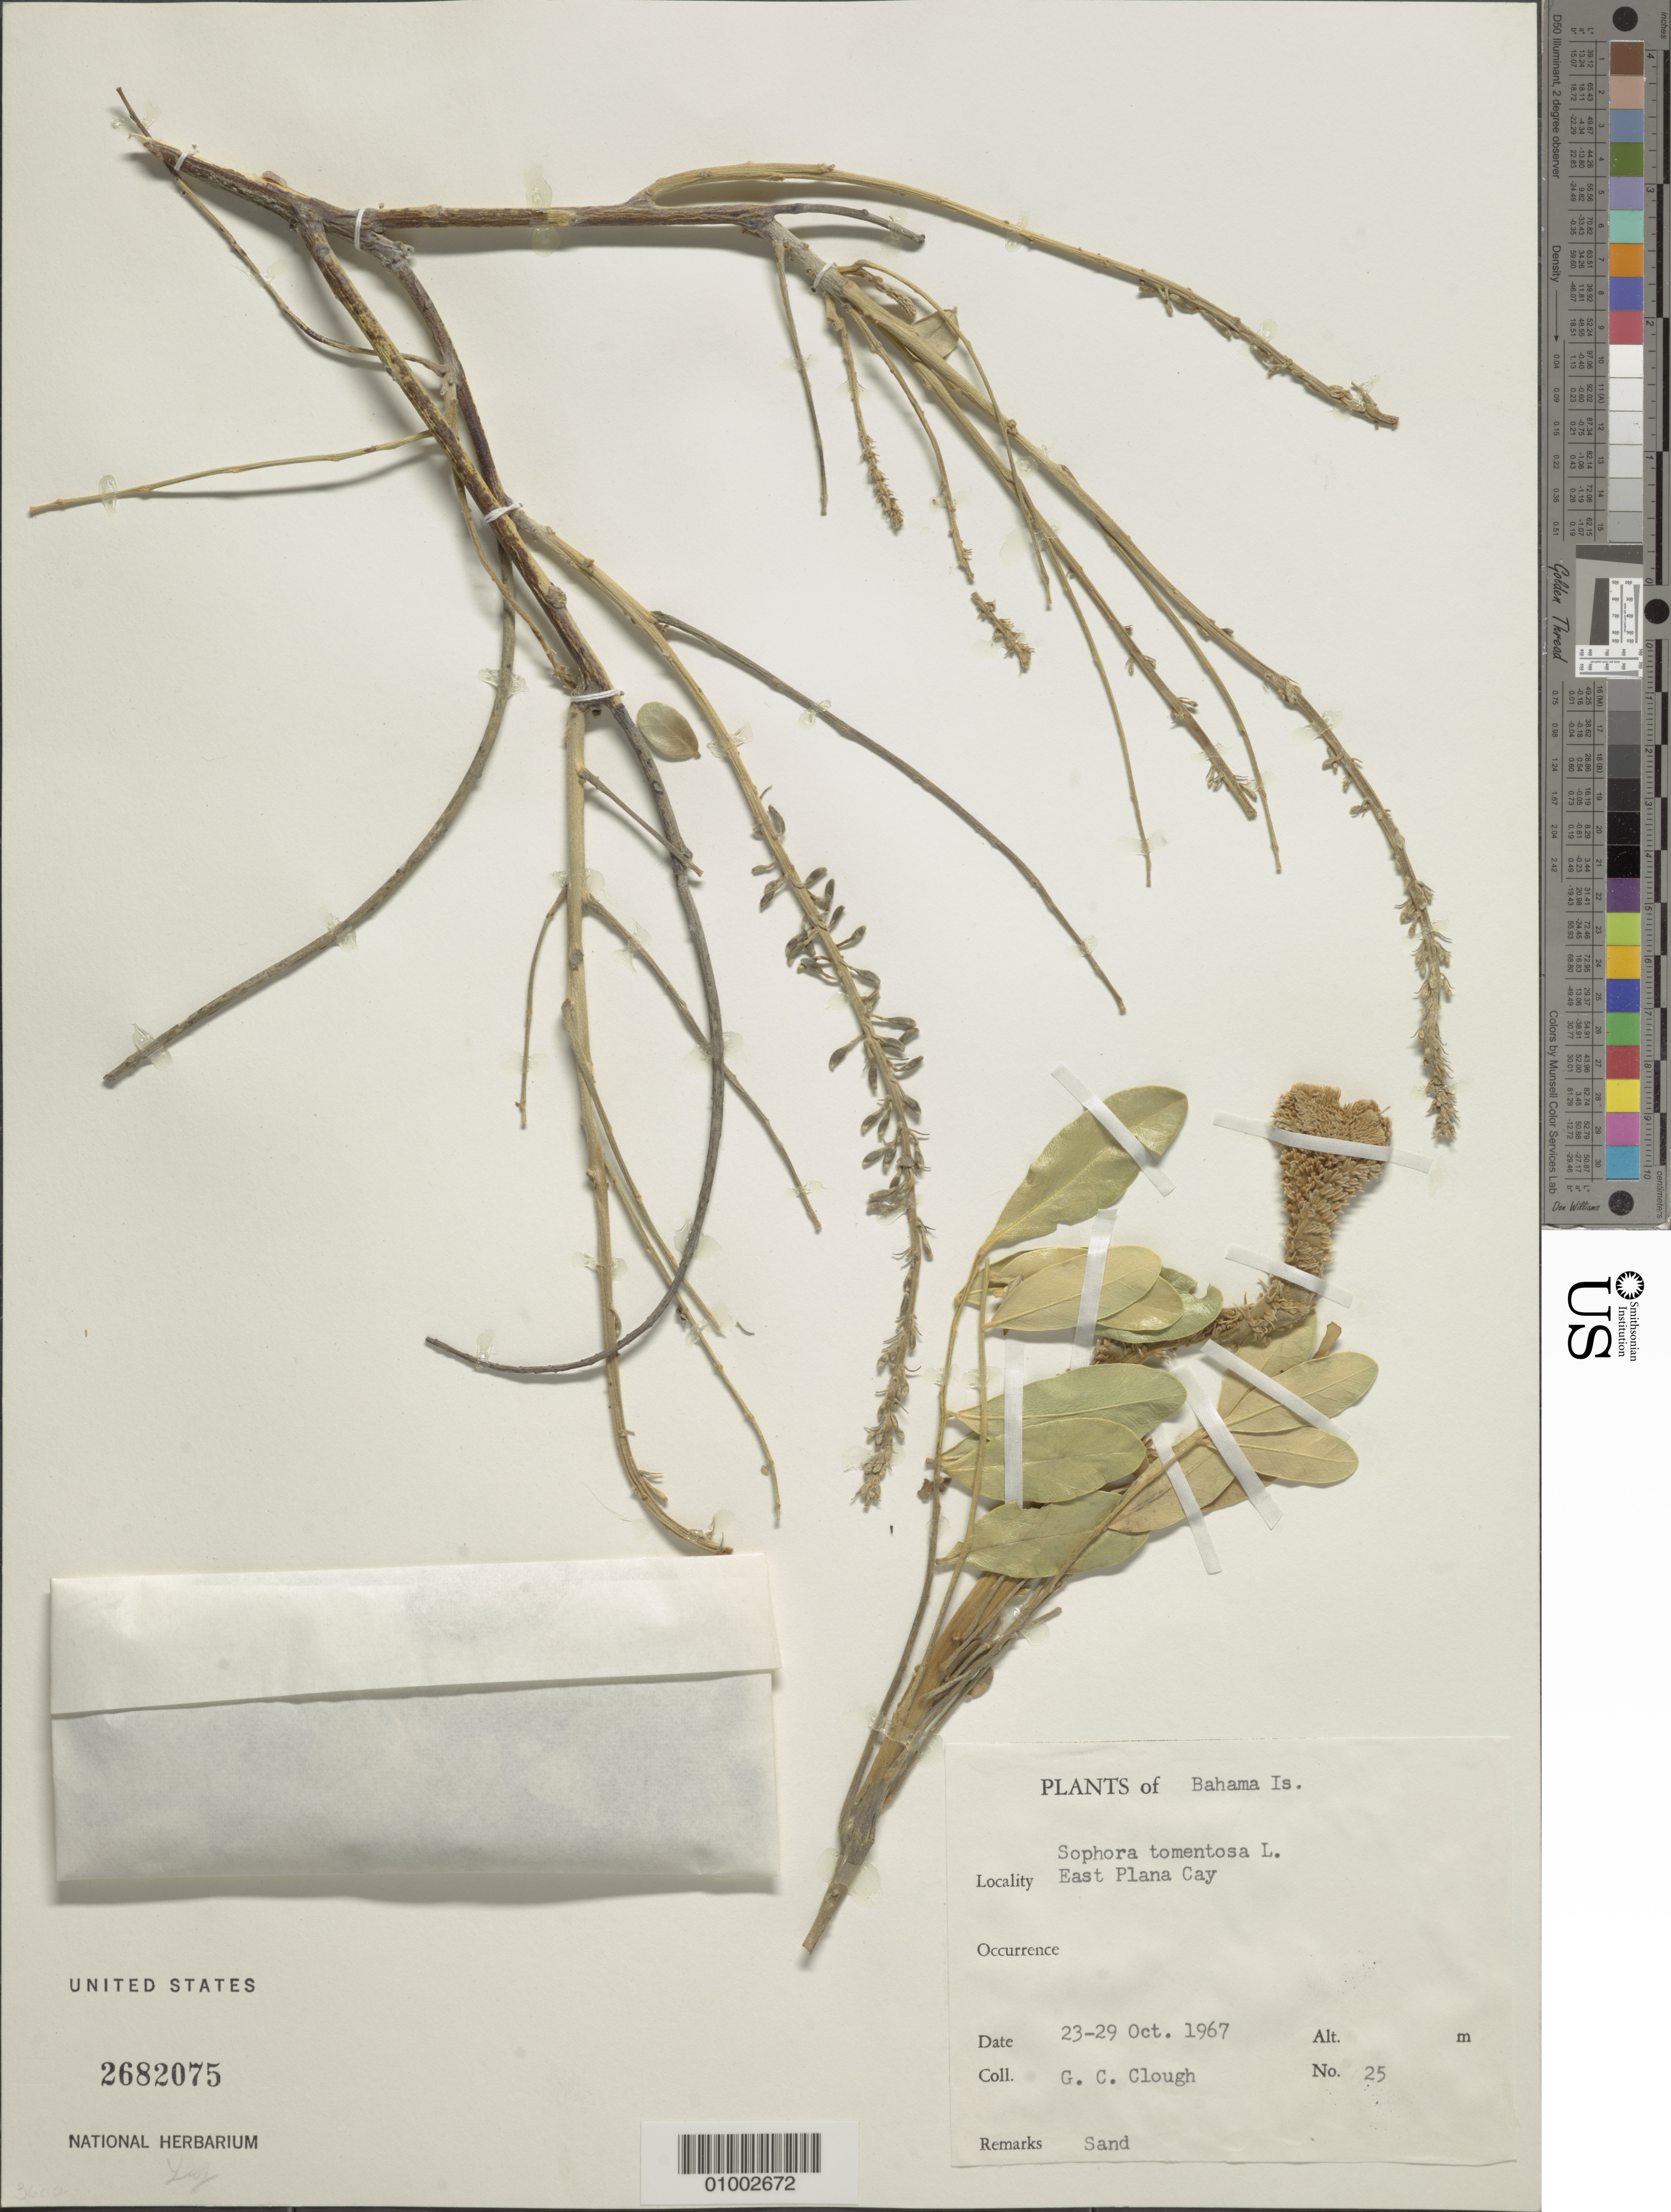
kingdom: Plantae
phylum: Tracheophyta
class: Magnoliopsida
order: Fabales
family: Fabaceae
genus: Sophora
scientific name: Sophora tomentosa var. truncata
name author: Torr. & A. Gray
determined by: Strong, Mark T., (BOT), Smithsonian Institution - National Museum of Natural History (UNITED STATES)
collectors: G. Clough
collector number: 25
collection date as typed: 23 Oct 1967 to 29 Oct 1969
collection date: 1967-10-23/1969-10-29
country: Bahamas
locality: East Plana Clay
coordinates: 0 N, 0 E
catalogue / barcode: US 2682075